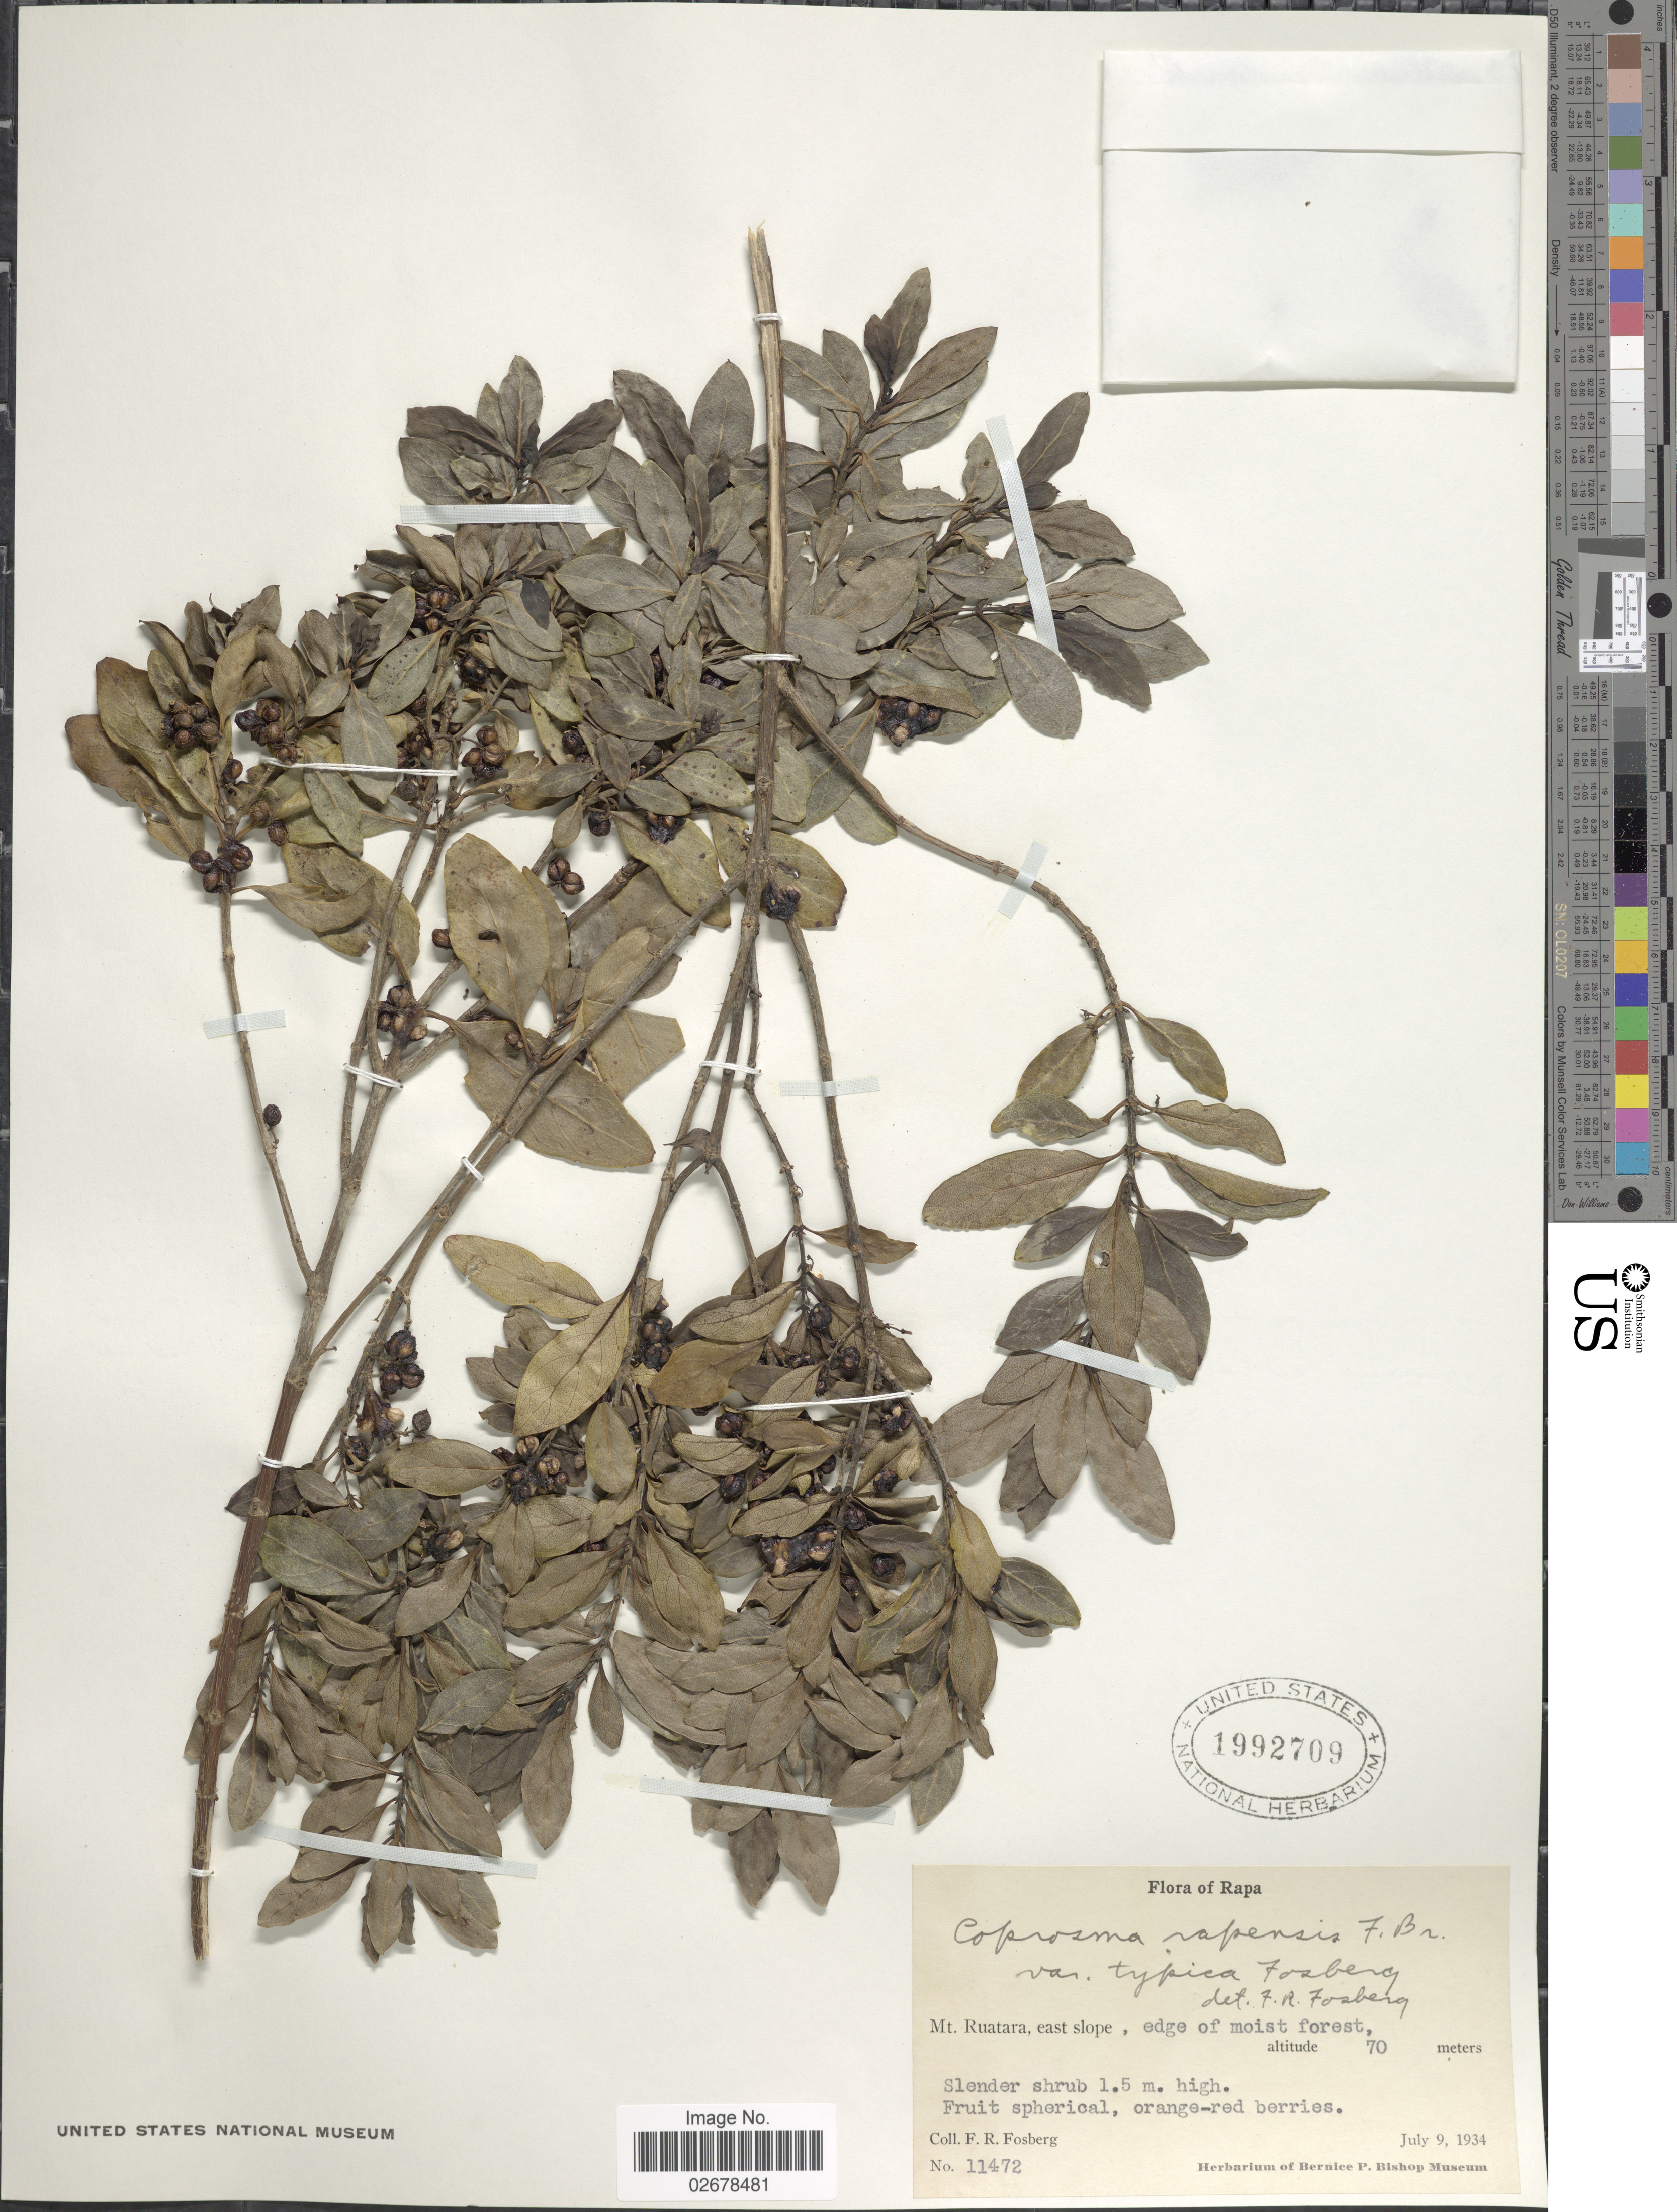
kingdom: Plantae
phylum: Tracheophyta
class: Magnoliopsida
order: Gentianales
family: Rubiaceae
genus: Coprosma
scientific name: Coprosma rapensis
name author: F. Br.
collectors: F. R. Fosberg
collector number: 11472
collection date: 1934-07-09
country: French Polynesia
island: Rapa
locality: Rapa, Mt. Ruatara, east slope, edge of moist forest.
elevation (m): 70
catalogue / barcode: US 1992709